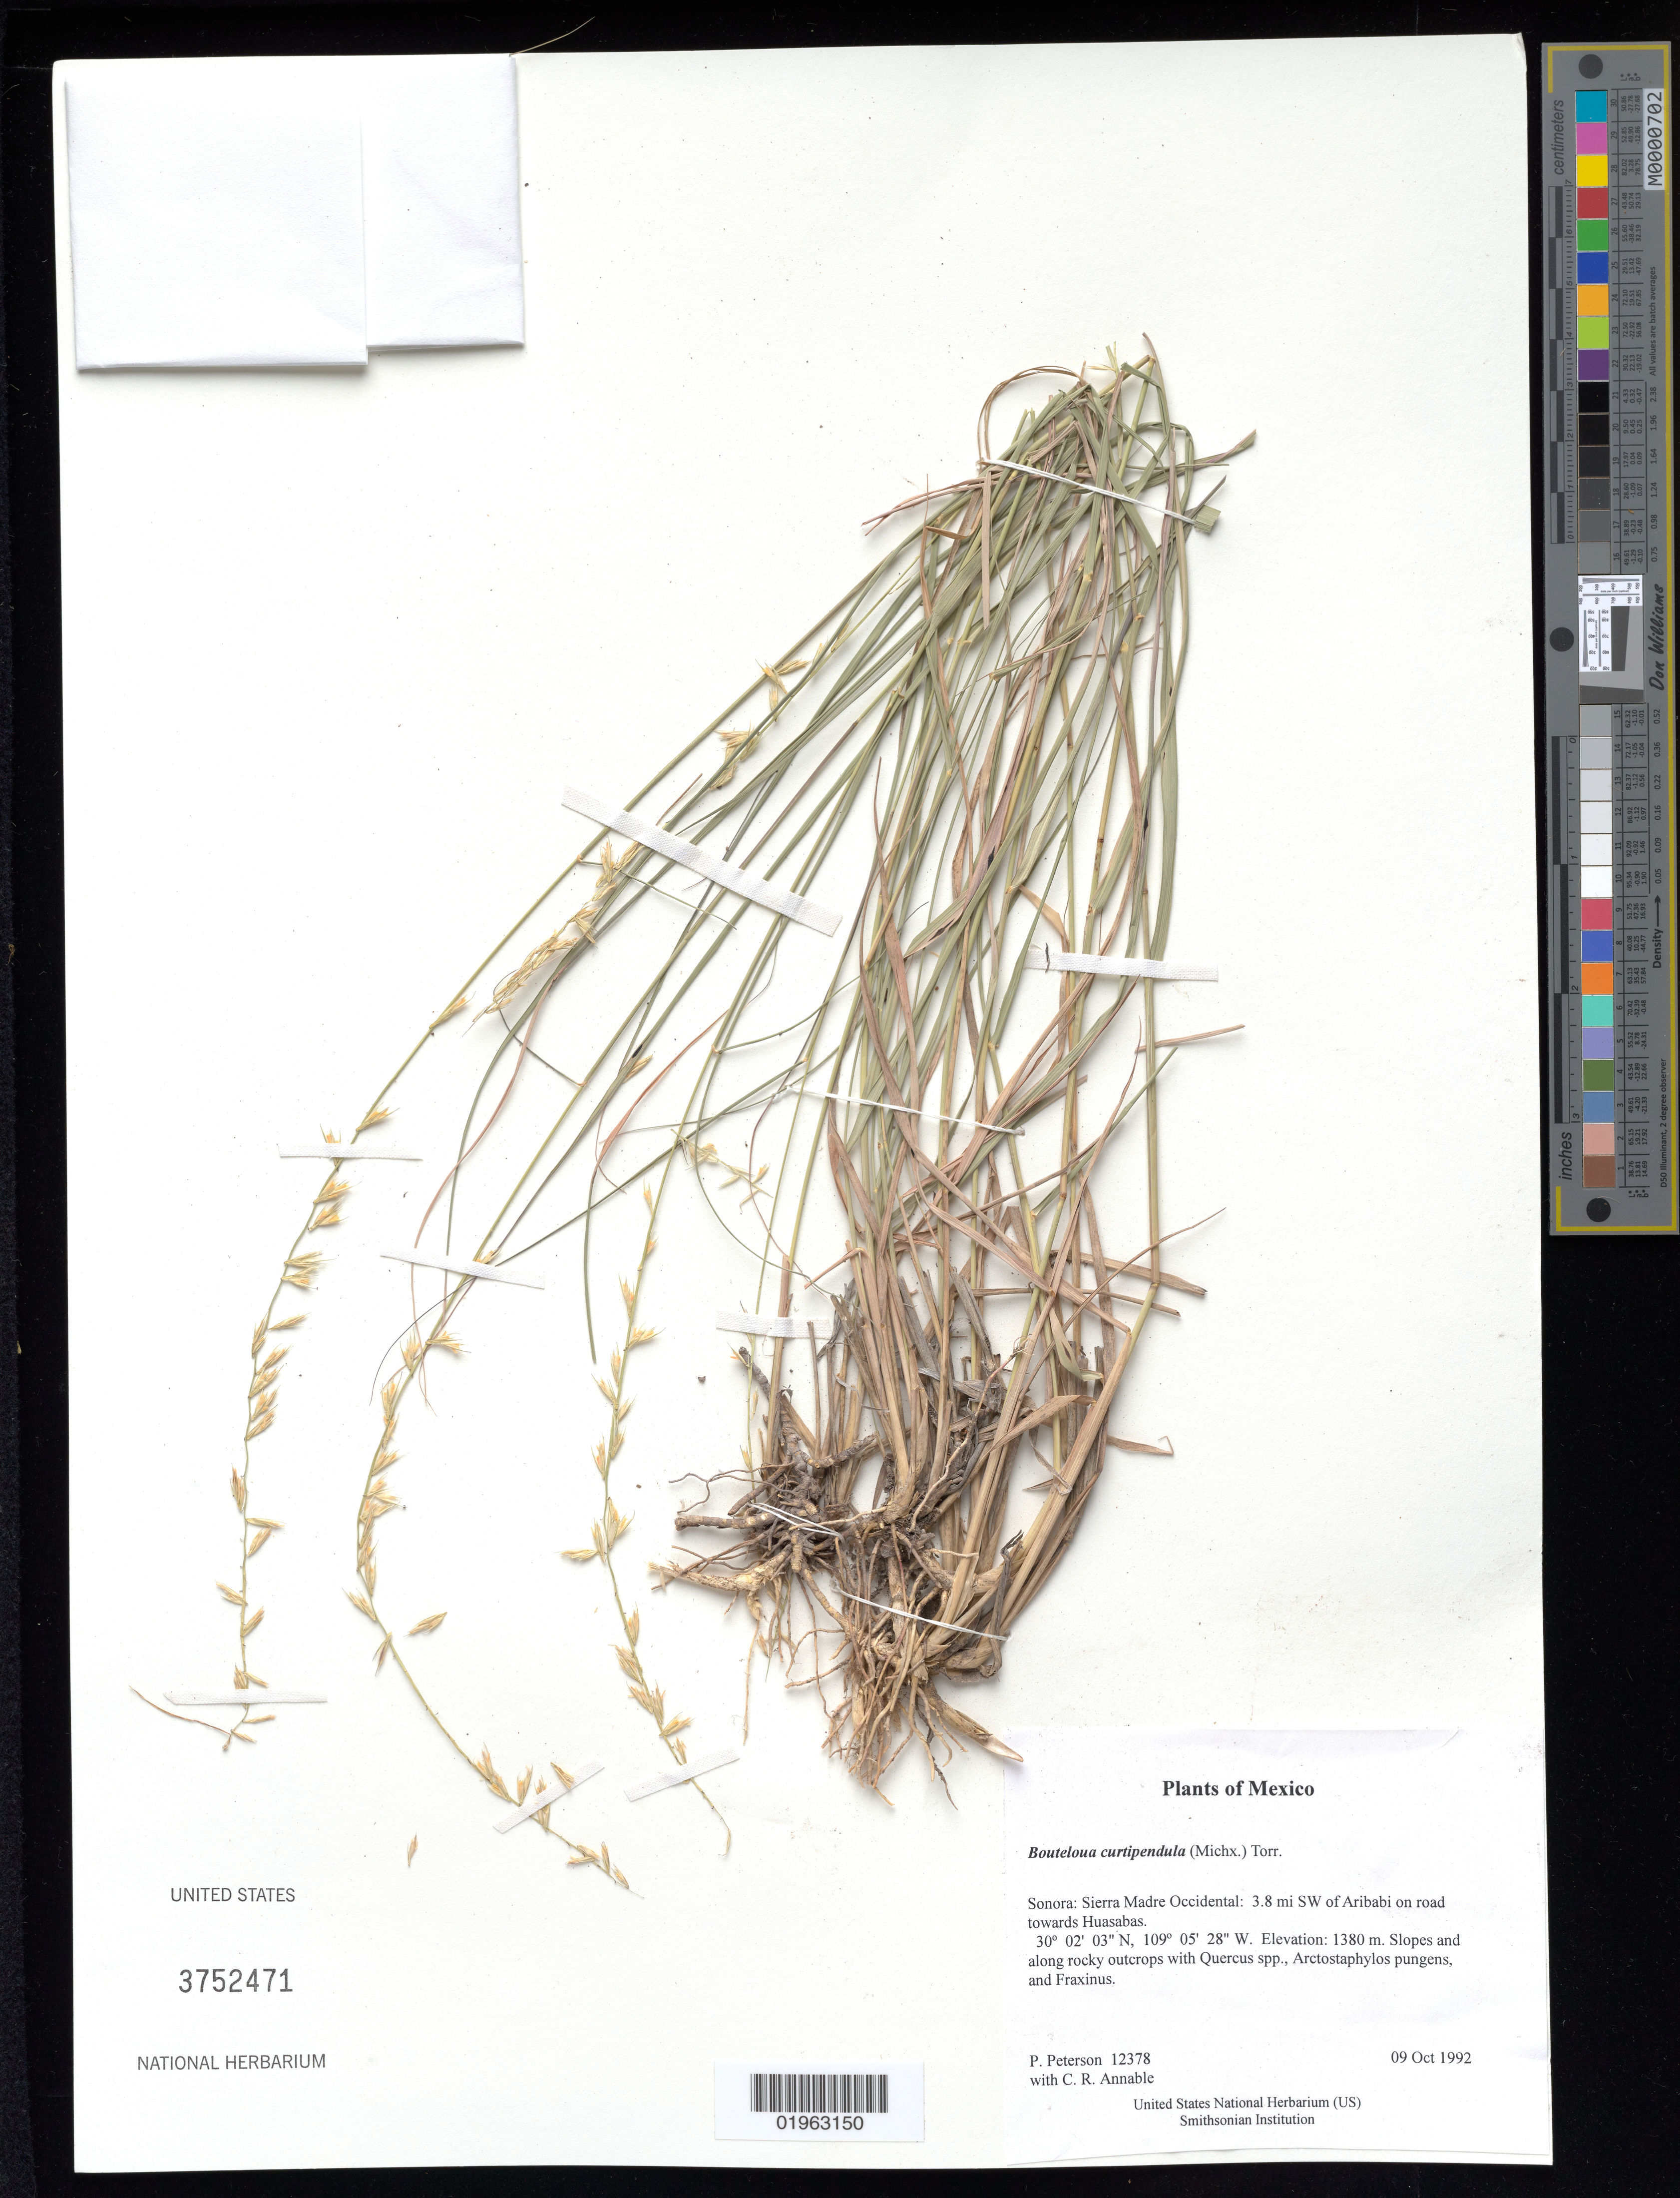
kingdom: Plantae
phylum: Tracheophyta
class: Liliopsida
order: Poales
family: Poaceae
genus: Bouteloua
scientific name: Bouteloua curtipendula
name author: (Michx.) Torr.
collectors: P. M. Peterson & C. R. Annable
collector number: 12378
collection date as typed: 09 Oct 1992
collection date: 1992-10-09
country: Mexico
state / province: Sonora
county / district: Sierra Madre Occidental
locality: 3.8 mi SW of Aribabi on road towards Huasabas.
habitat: Slopes and along rocky outcrops with Quercus spp., Arctostaphylos pungens, and Fraxinus.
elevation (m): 1380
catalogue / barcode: US 3752471